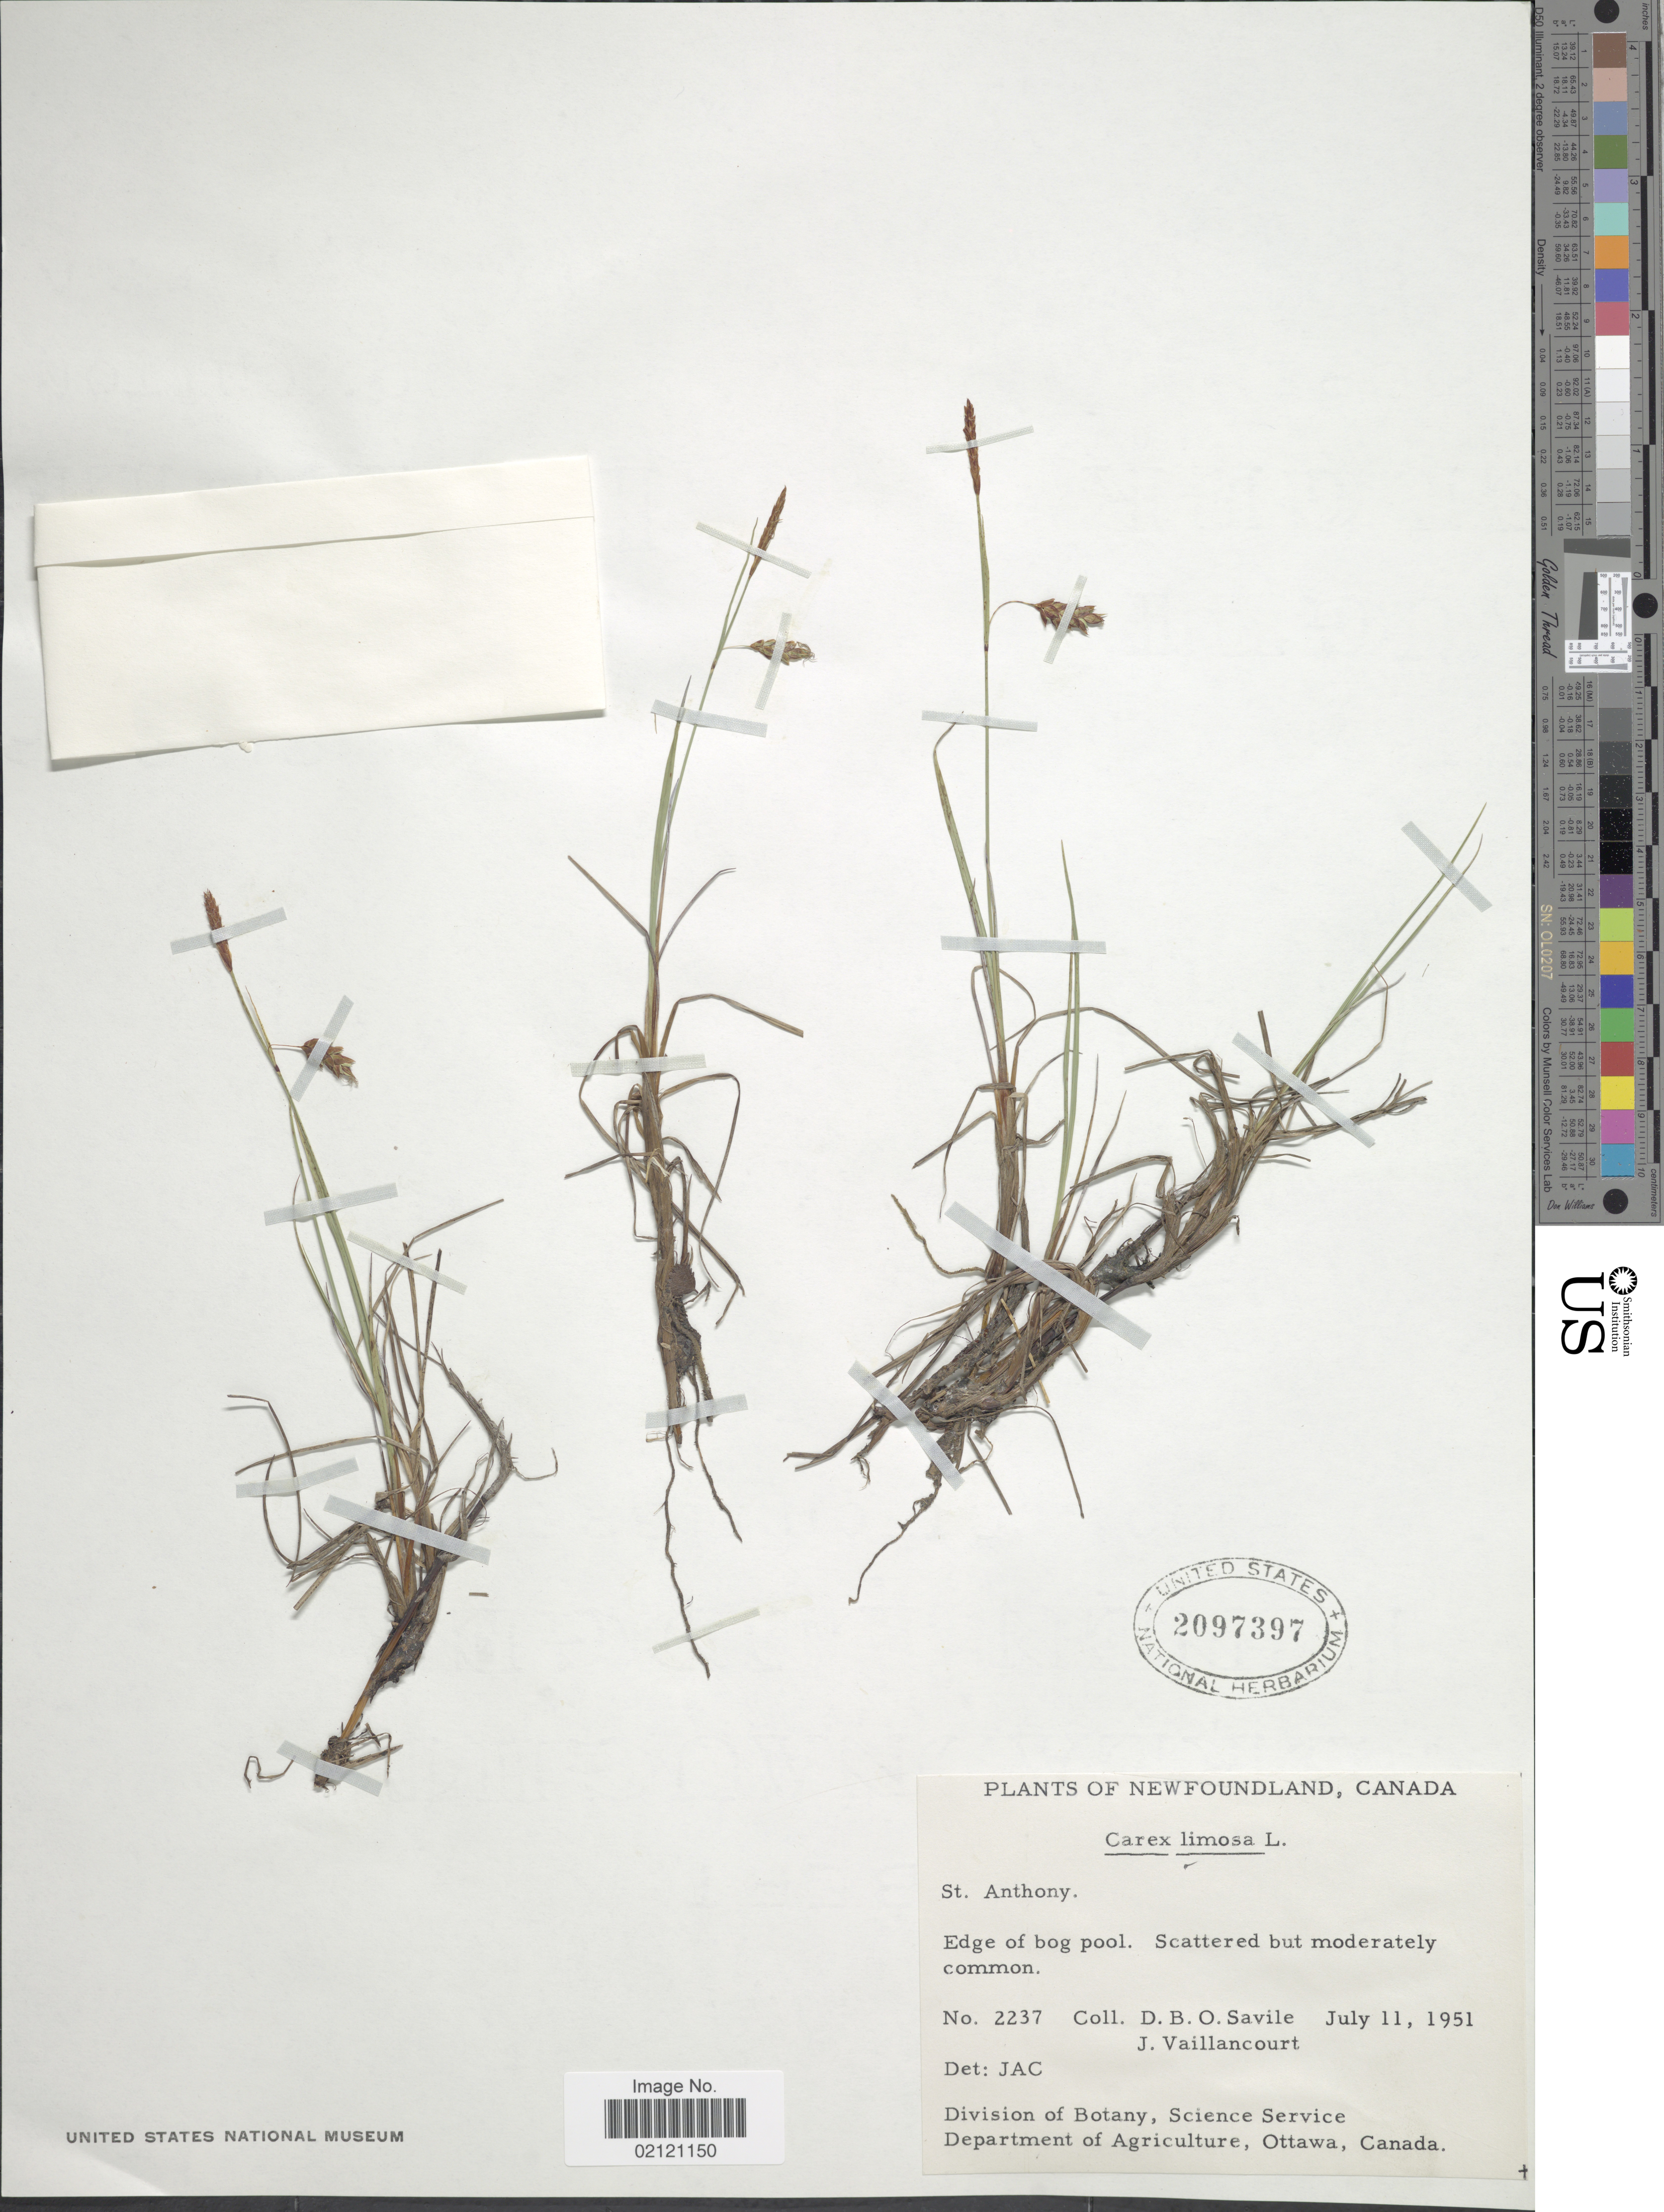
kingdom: Plantae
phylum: Tracheophyta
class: Liliopsida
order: Poales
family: Cyperaceae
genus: Carex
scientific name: Carex limosa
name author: L.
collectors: D. Savile & J. Vaillancourt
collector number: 2237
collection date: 1951-07-11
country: Canada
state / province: Newfoundland and Labrador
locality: Edge of bog pool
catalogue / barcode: US 2097397